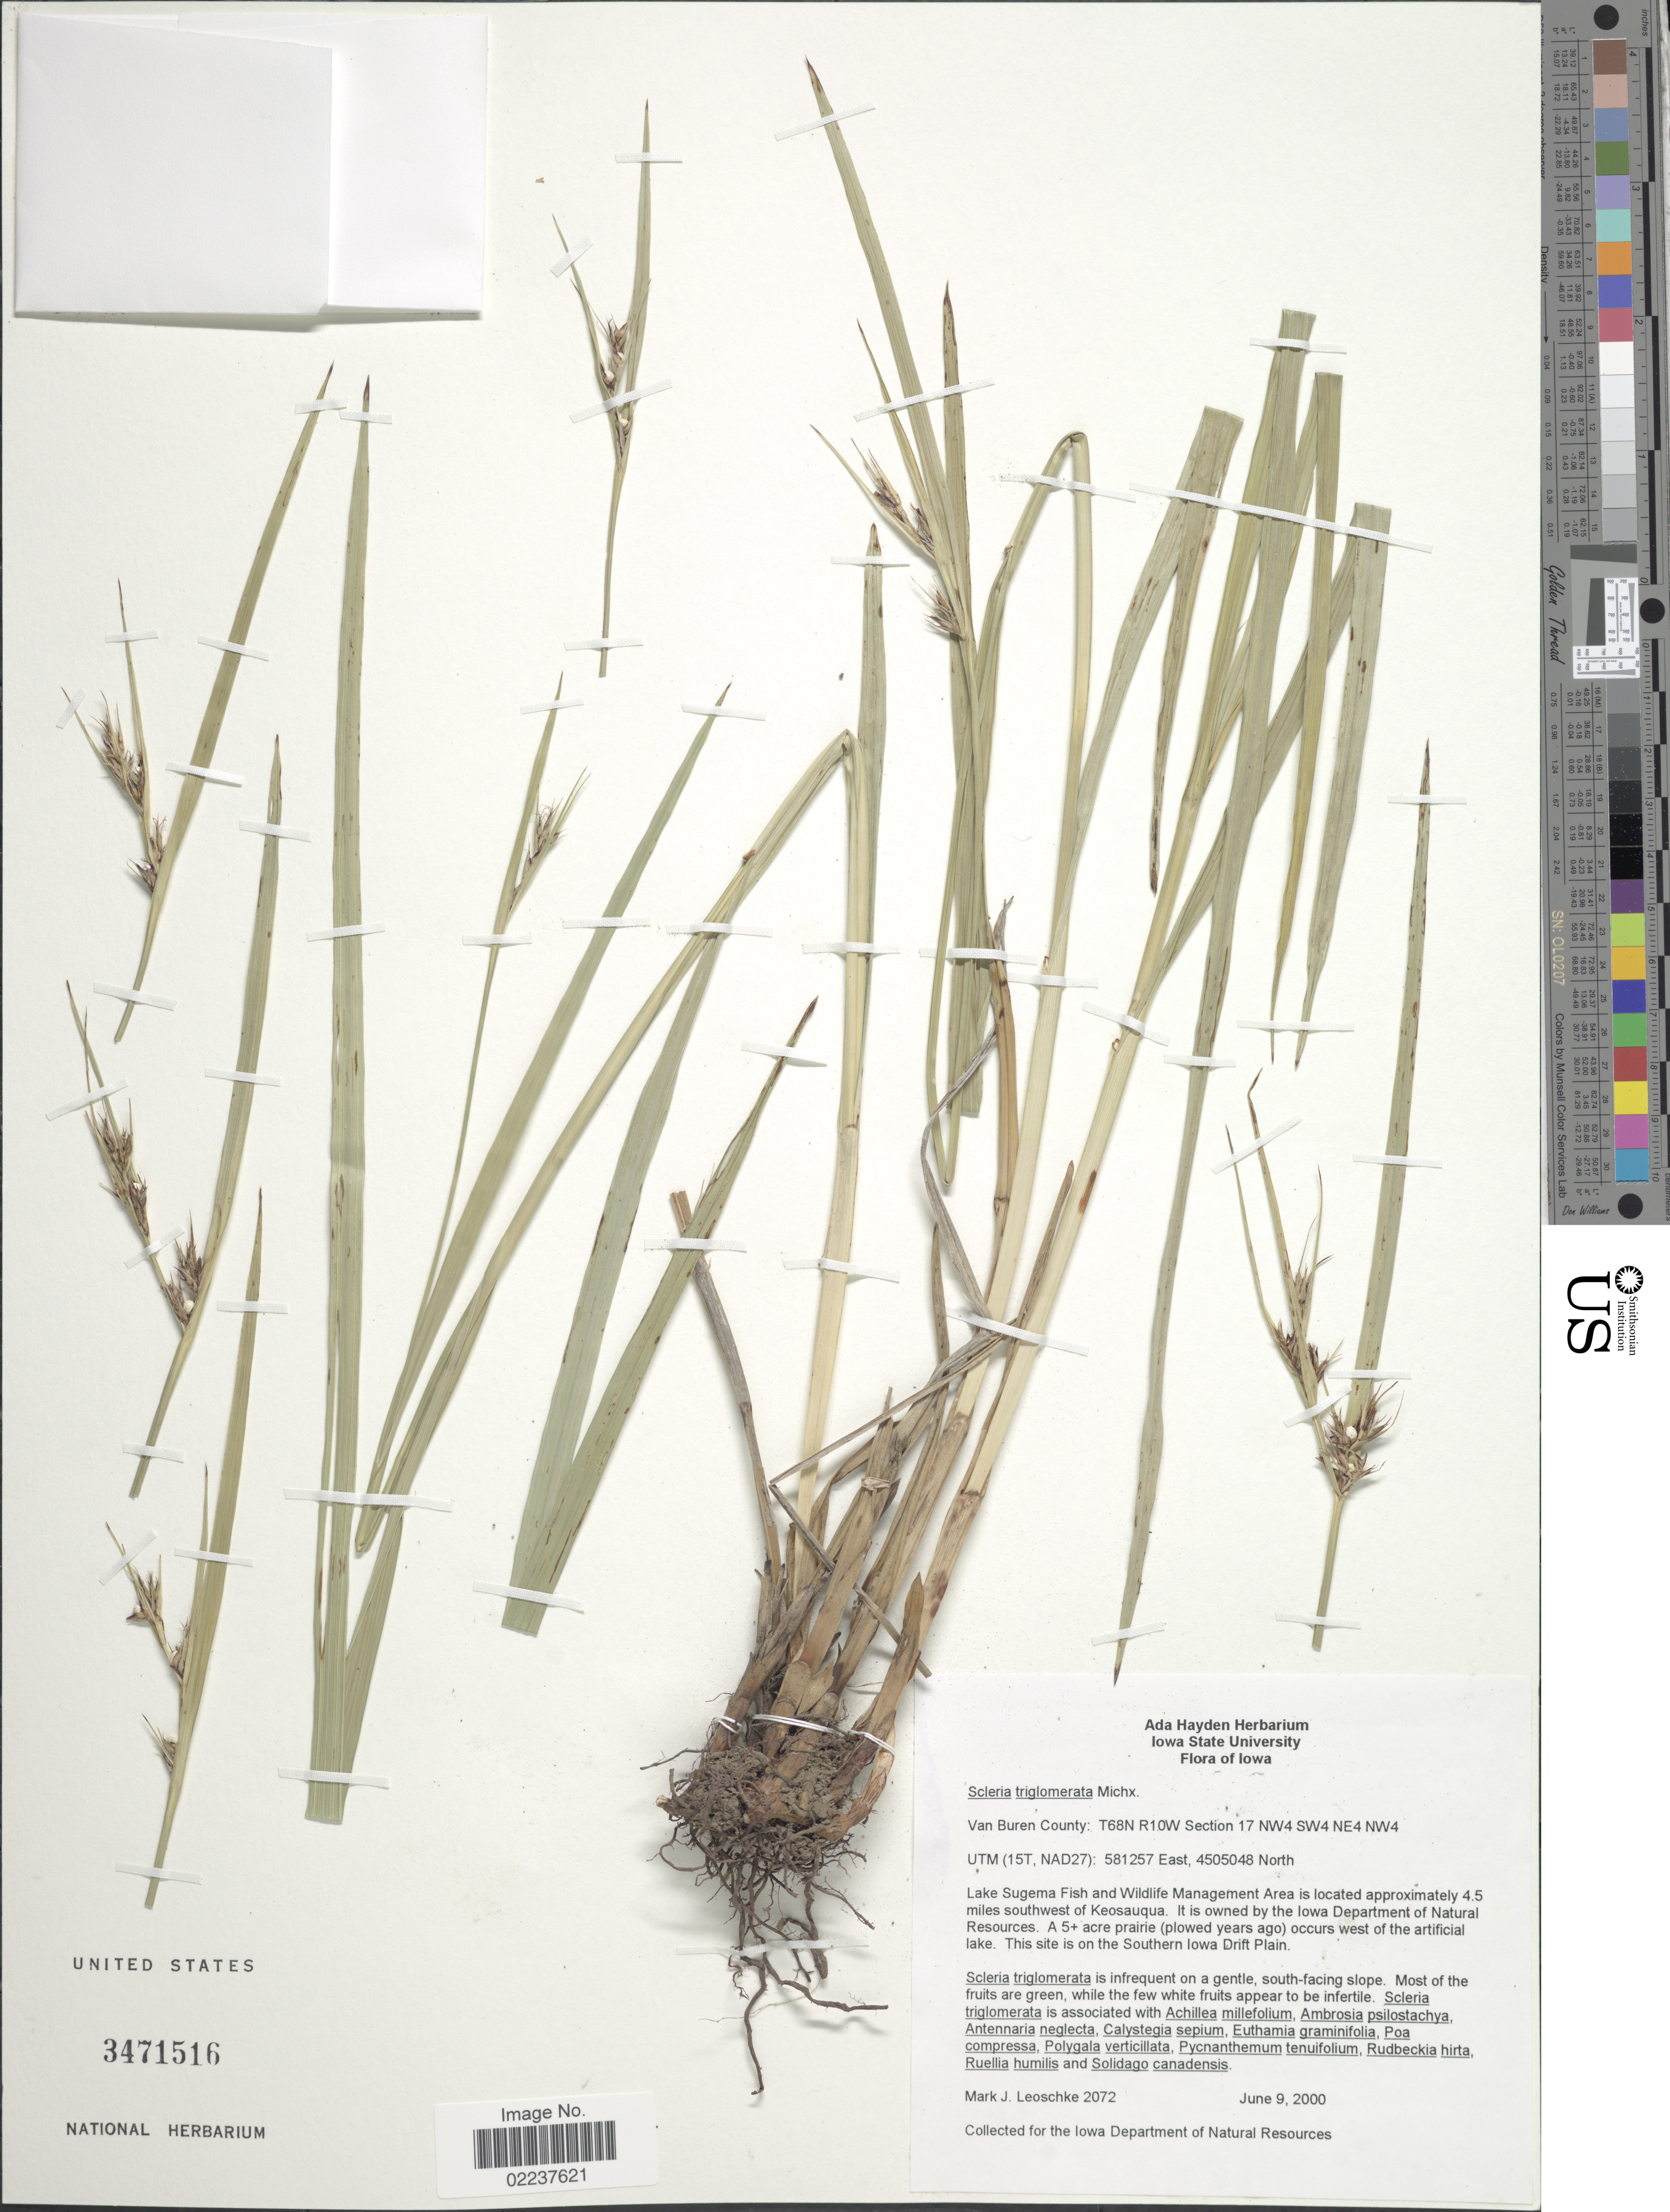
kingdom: Plantae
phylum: Tracheophyta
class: Liliopsida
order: Poales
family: Cyperaceae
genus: Scleria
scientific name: Scleria triglomerata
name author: Michx.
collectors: M. J. Leoschke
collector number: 2072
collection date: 2000-06-09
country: United States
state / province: Iowa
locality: Van Buren County: T68N R10W Section 17 NW4 SW4 NE4 NW4, UTM (15T, NAD27), Lake Sugema Fish and Wildlife Management Area is located approximately 4.5 miles southwest of Keosauqua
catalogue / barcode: US 3471516